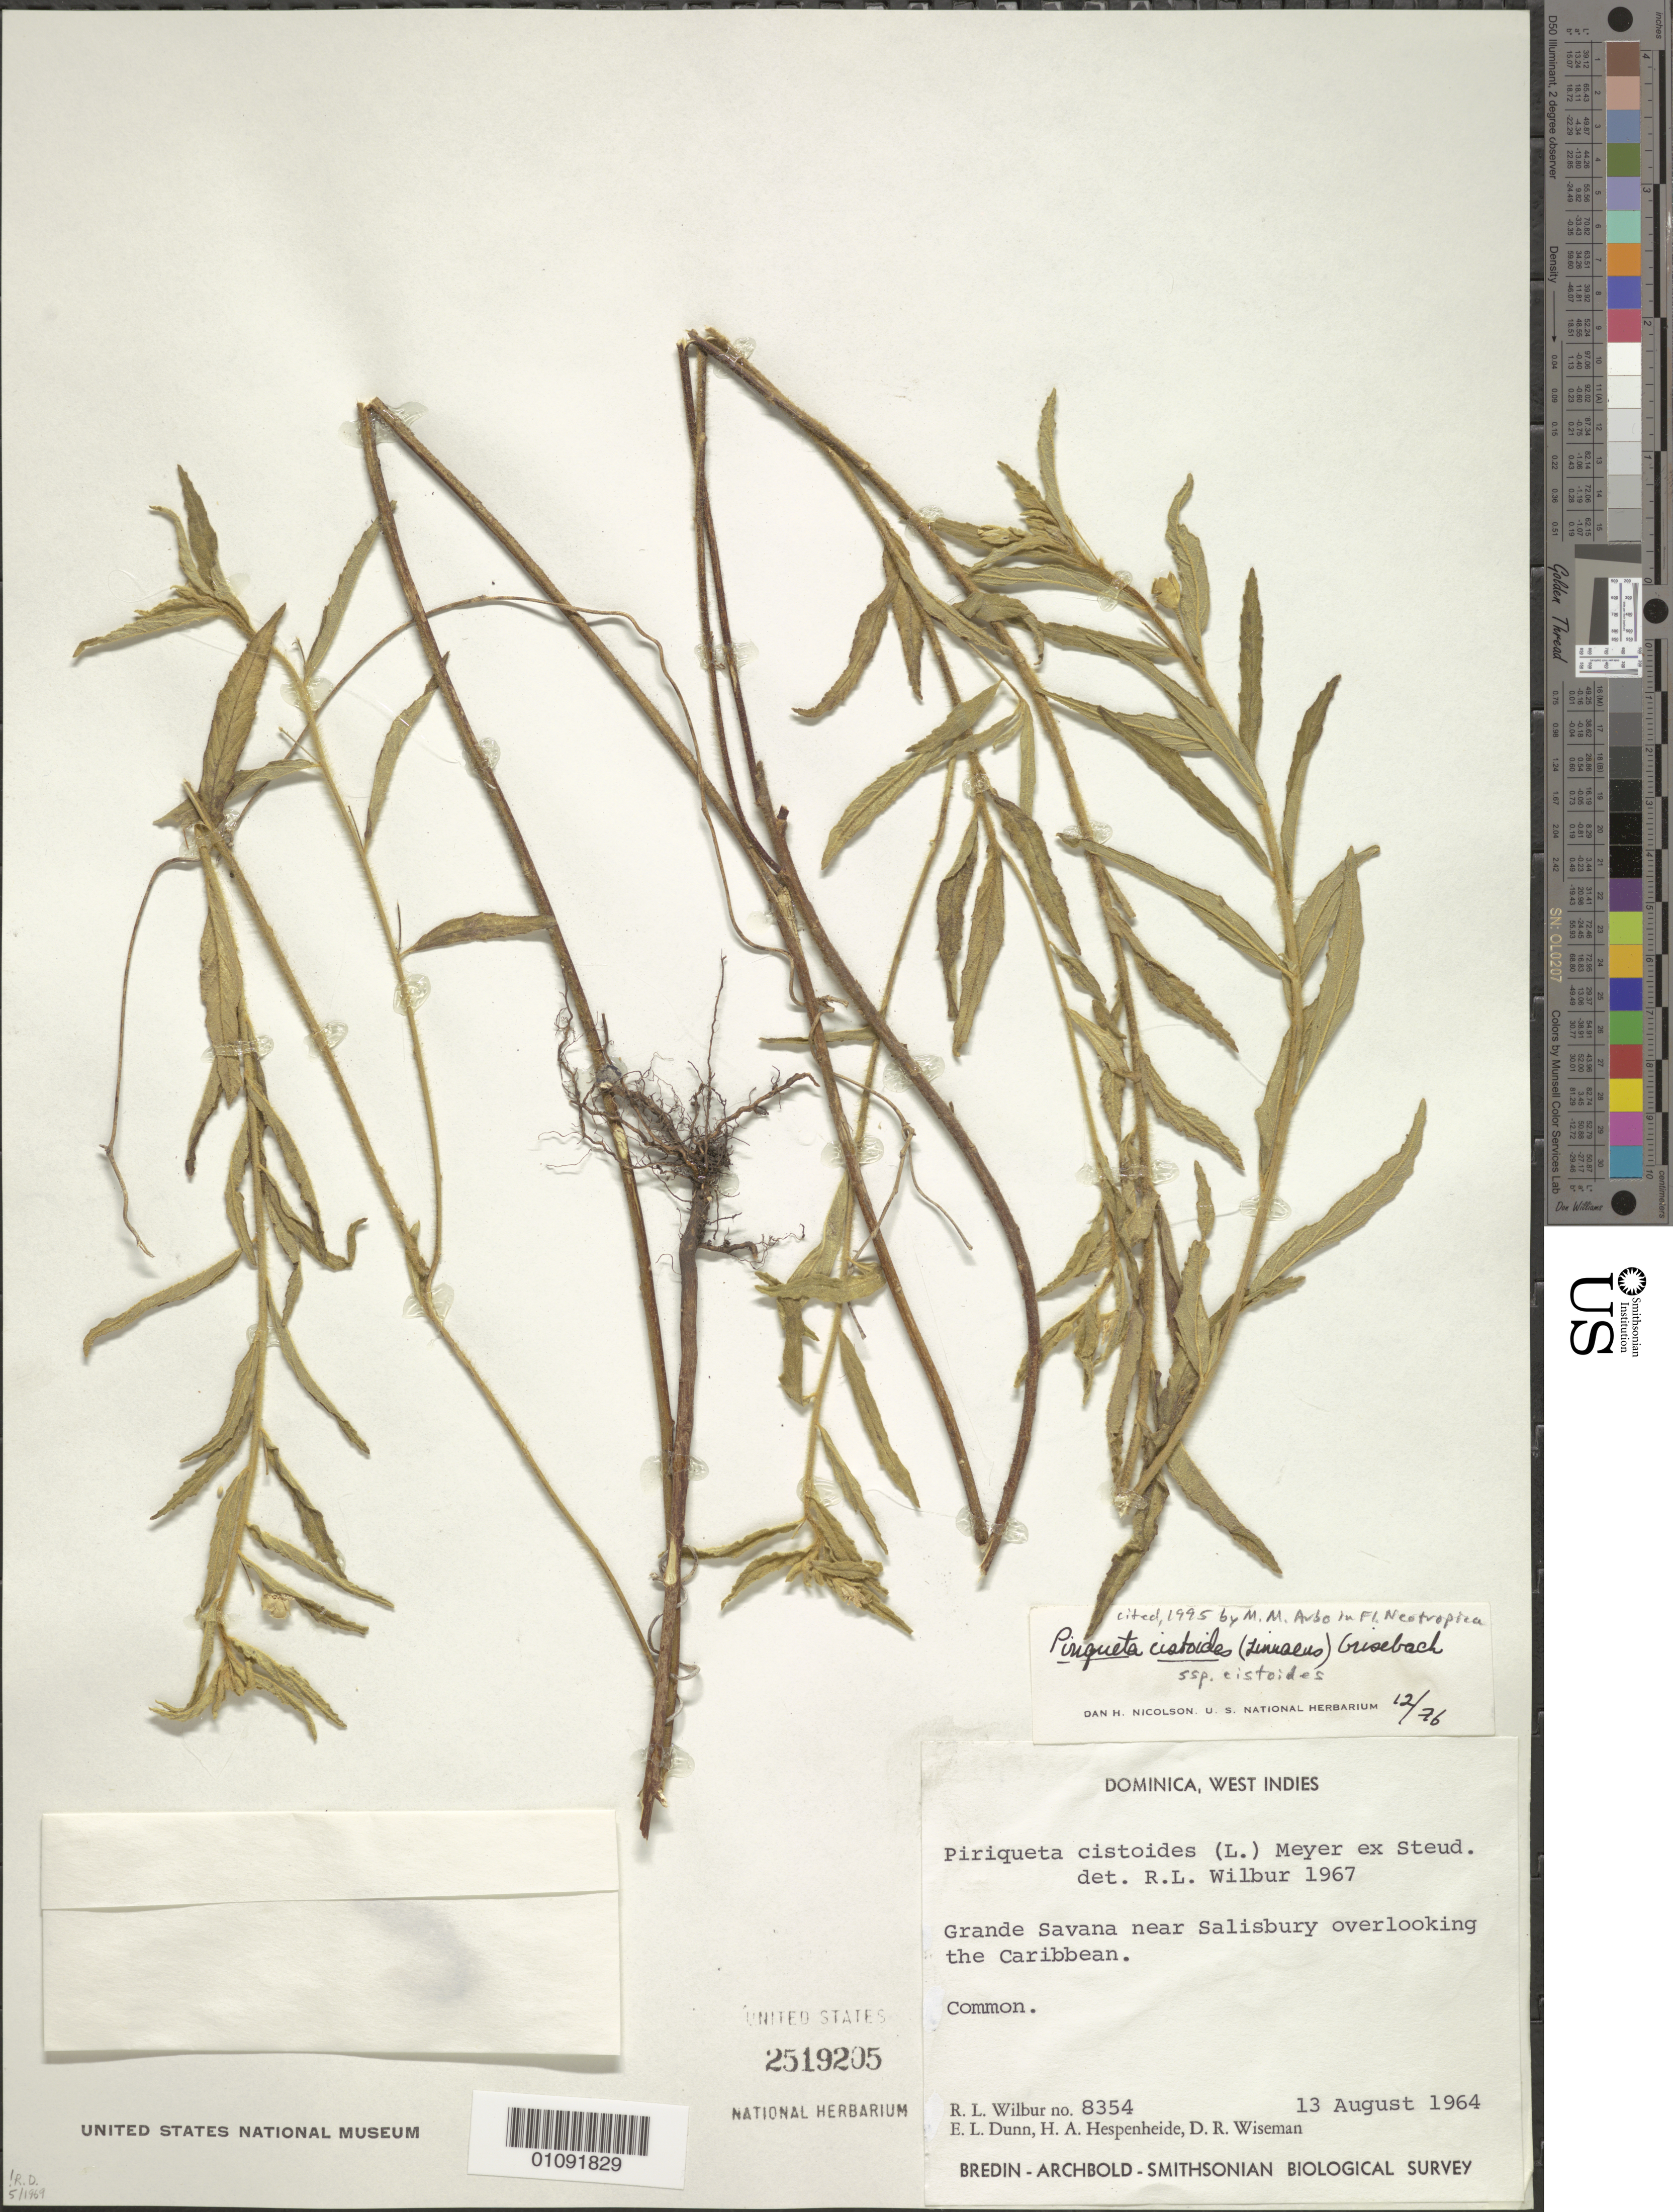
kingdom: Plantae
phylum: Tracheophyta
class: Magnoliopsida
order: Malpighiales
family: Turneraceae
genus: Piriqueta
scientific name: Piriqueta cistoides subsp. cistoides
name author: (L.) Griseb.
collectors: R. L. Wilbur, E. Dunn, H. A. Hespenheide & D. R. Wiseman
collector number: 8354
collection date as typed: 13 Aug 1964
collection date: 1964-08-13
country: Dominica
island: Dominica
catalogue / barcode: US 2519205